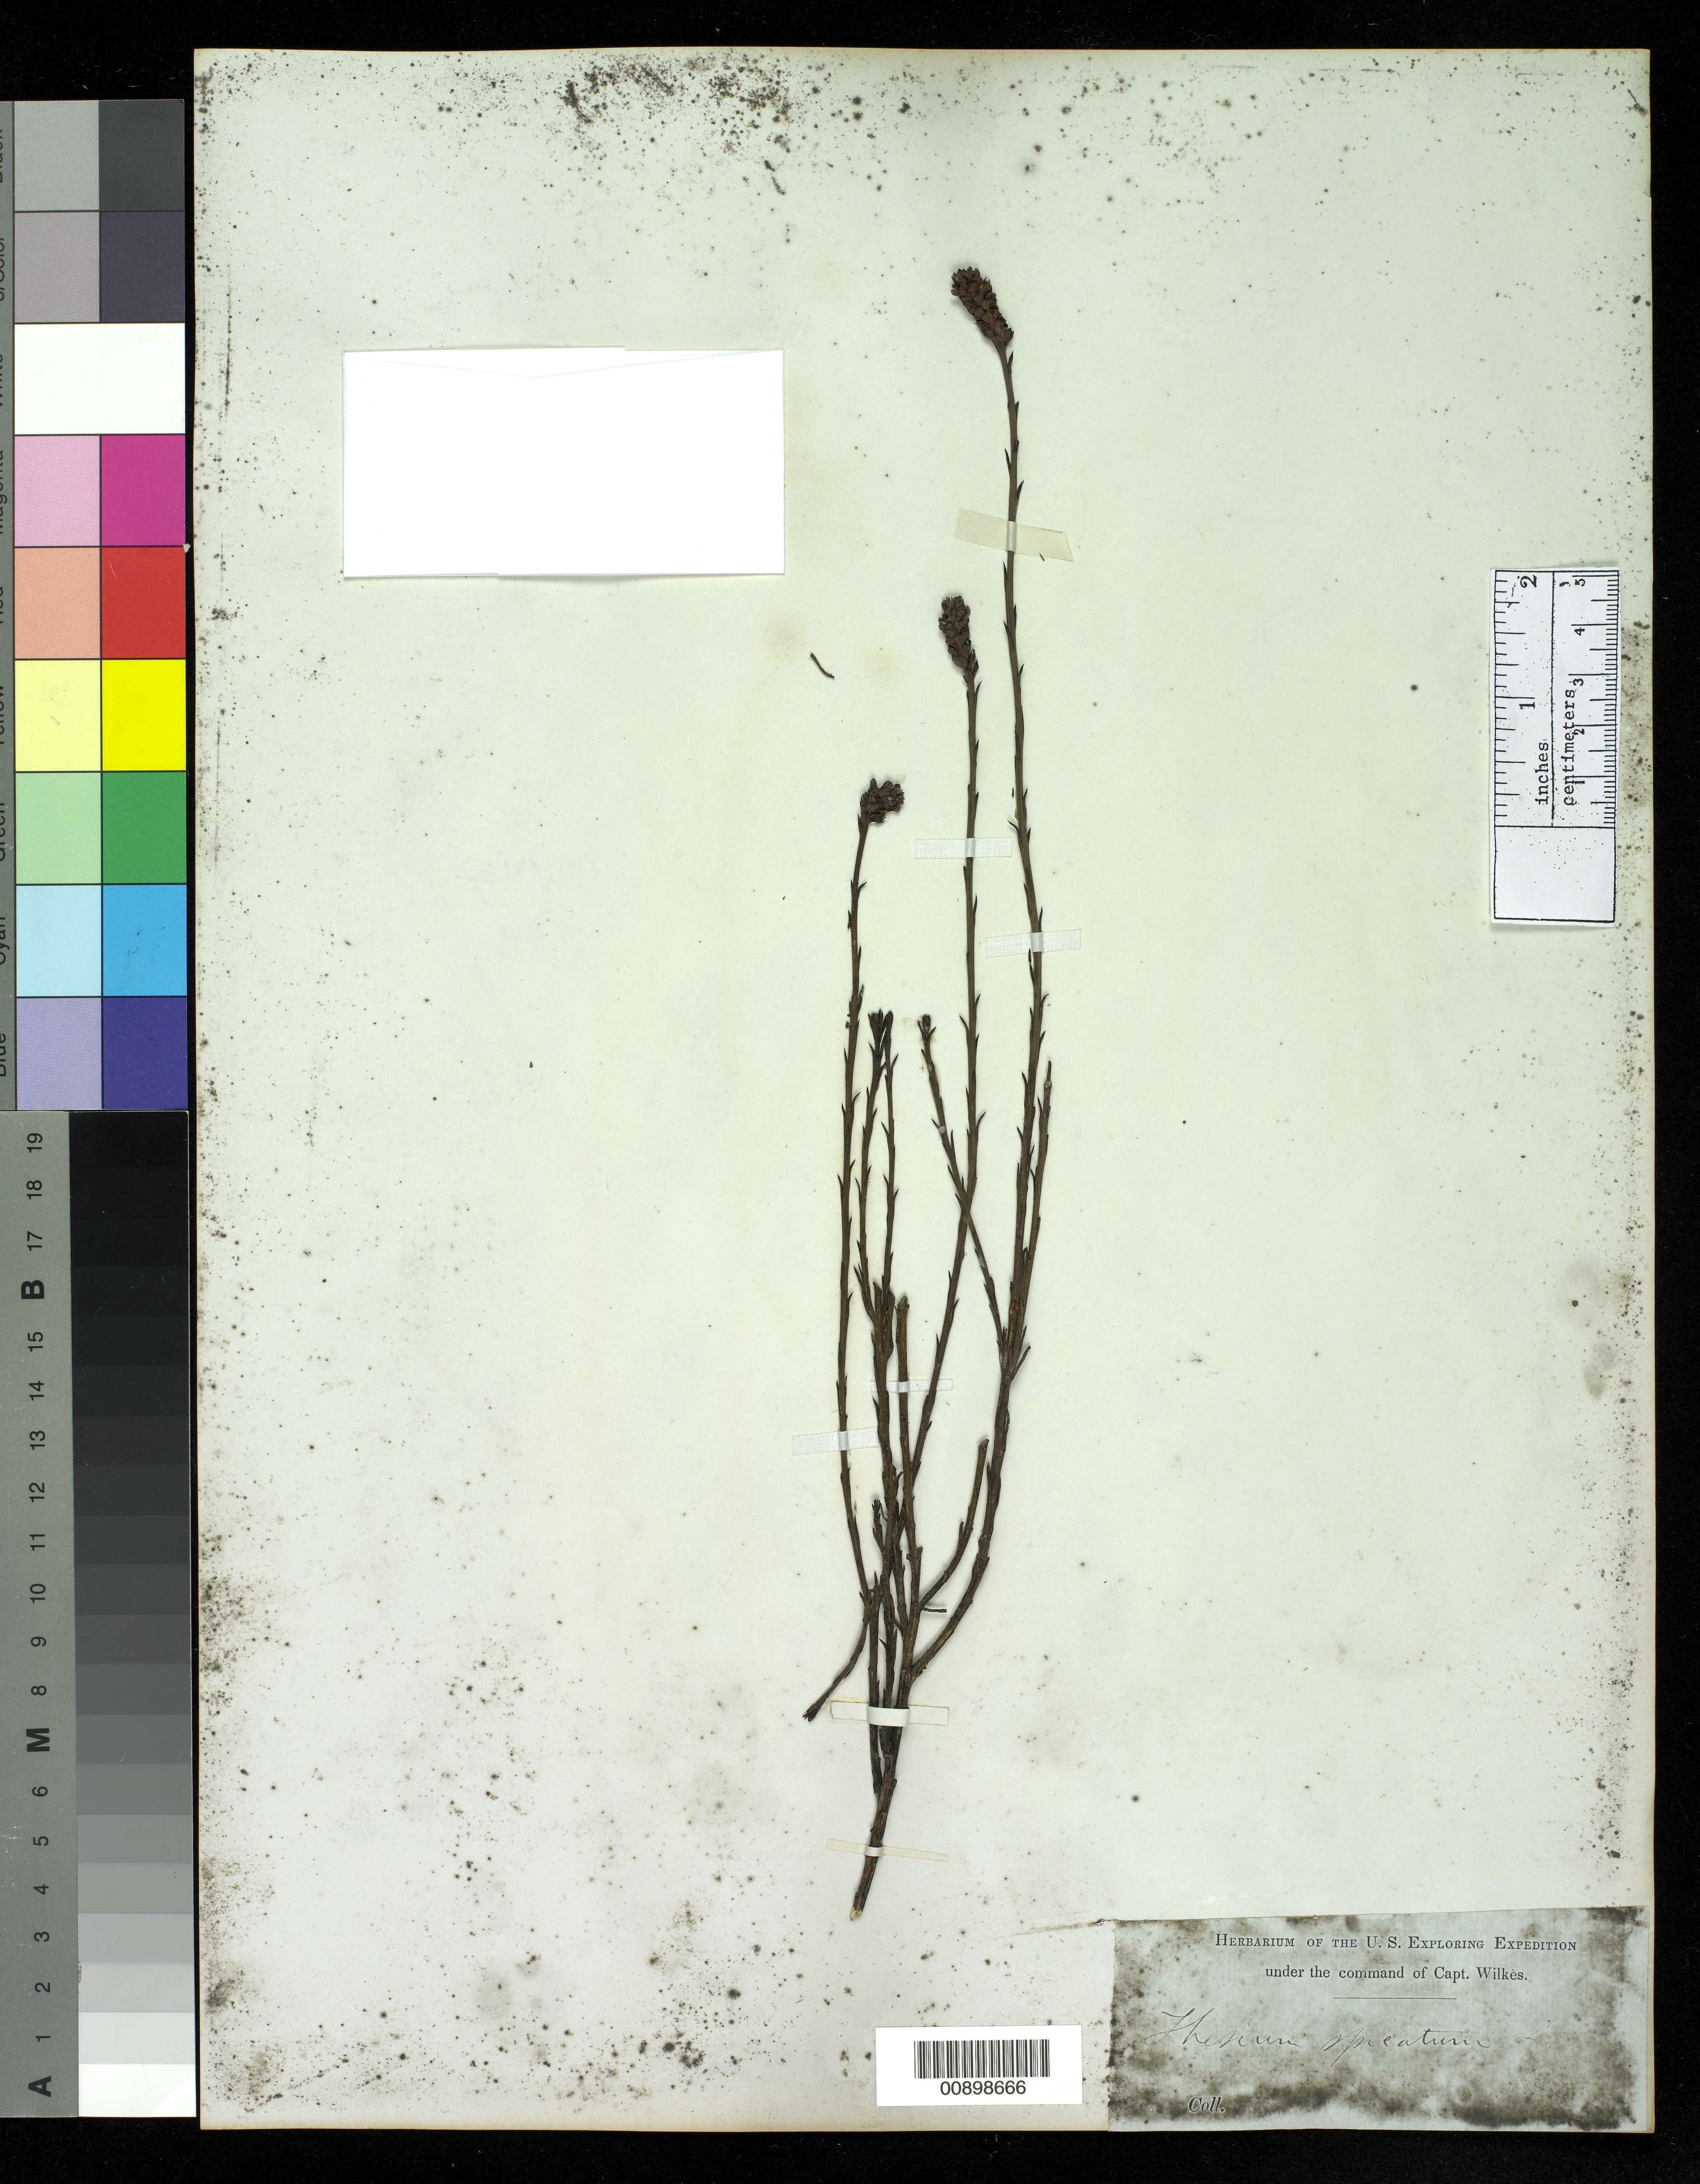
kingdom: Plantae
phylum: Tracheophyta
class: Magnoliopsida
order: Santalales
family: Thesiaceae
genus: Thesium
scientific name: Thesium spicatum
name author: L.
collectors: Wilkes Explor. Exped.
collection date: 1838/1842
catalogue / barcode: US 95956